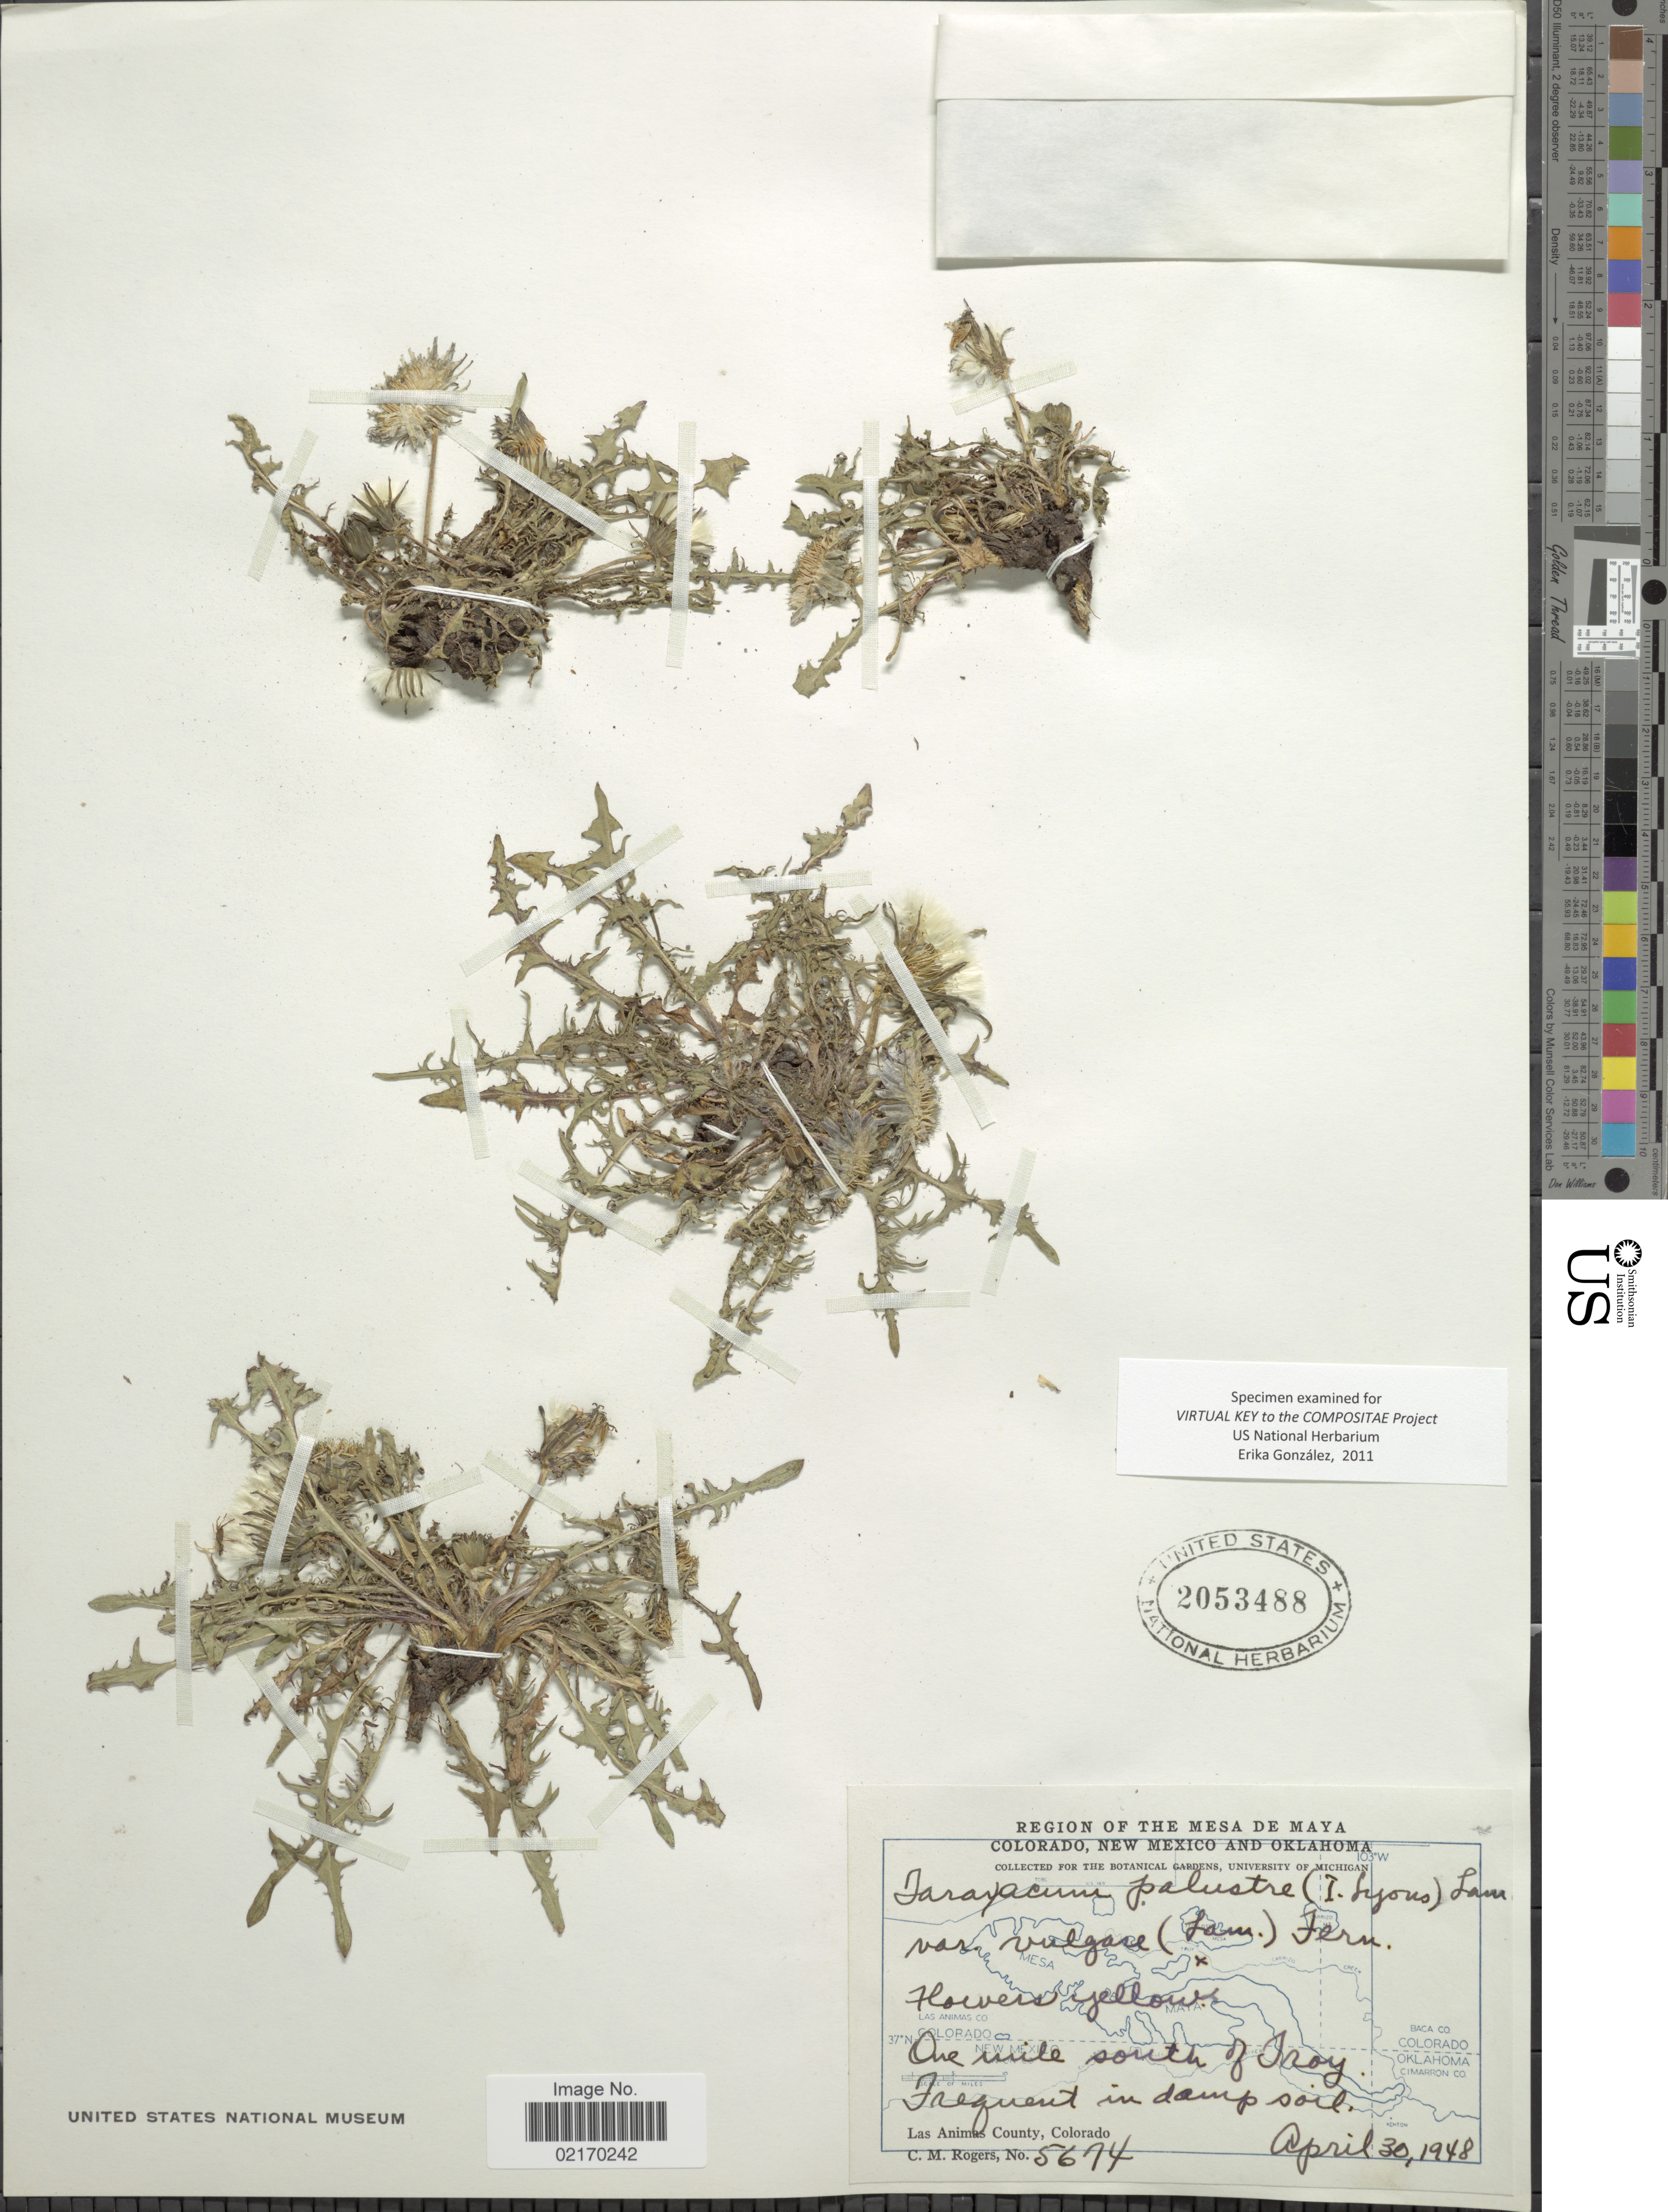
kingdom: Plantae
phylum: Tracheophyta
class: Magnoliopsida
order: Asterales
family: Asteraceae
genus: Taraxacum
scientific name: Taraxacum palustre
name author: (Lyons) Symons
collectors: C. M. Rogers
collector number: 5674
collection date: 1948-04-30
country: United States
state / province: Colorado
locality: One mile south of Troy. Las Animas County, Colorado.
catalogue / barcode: US 2053488